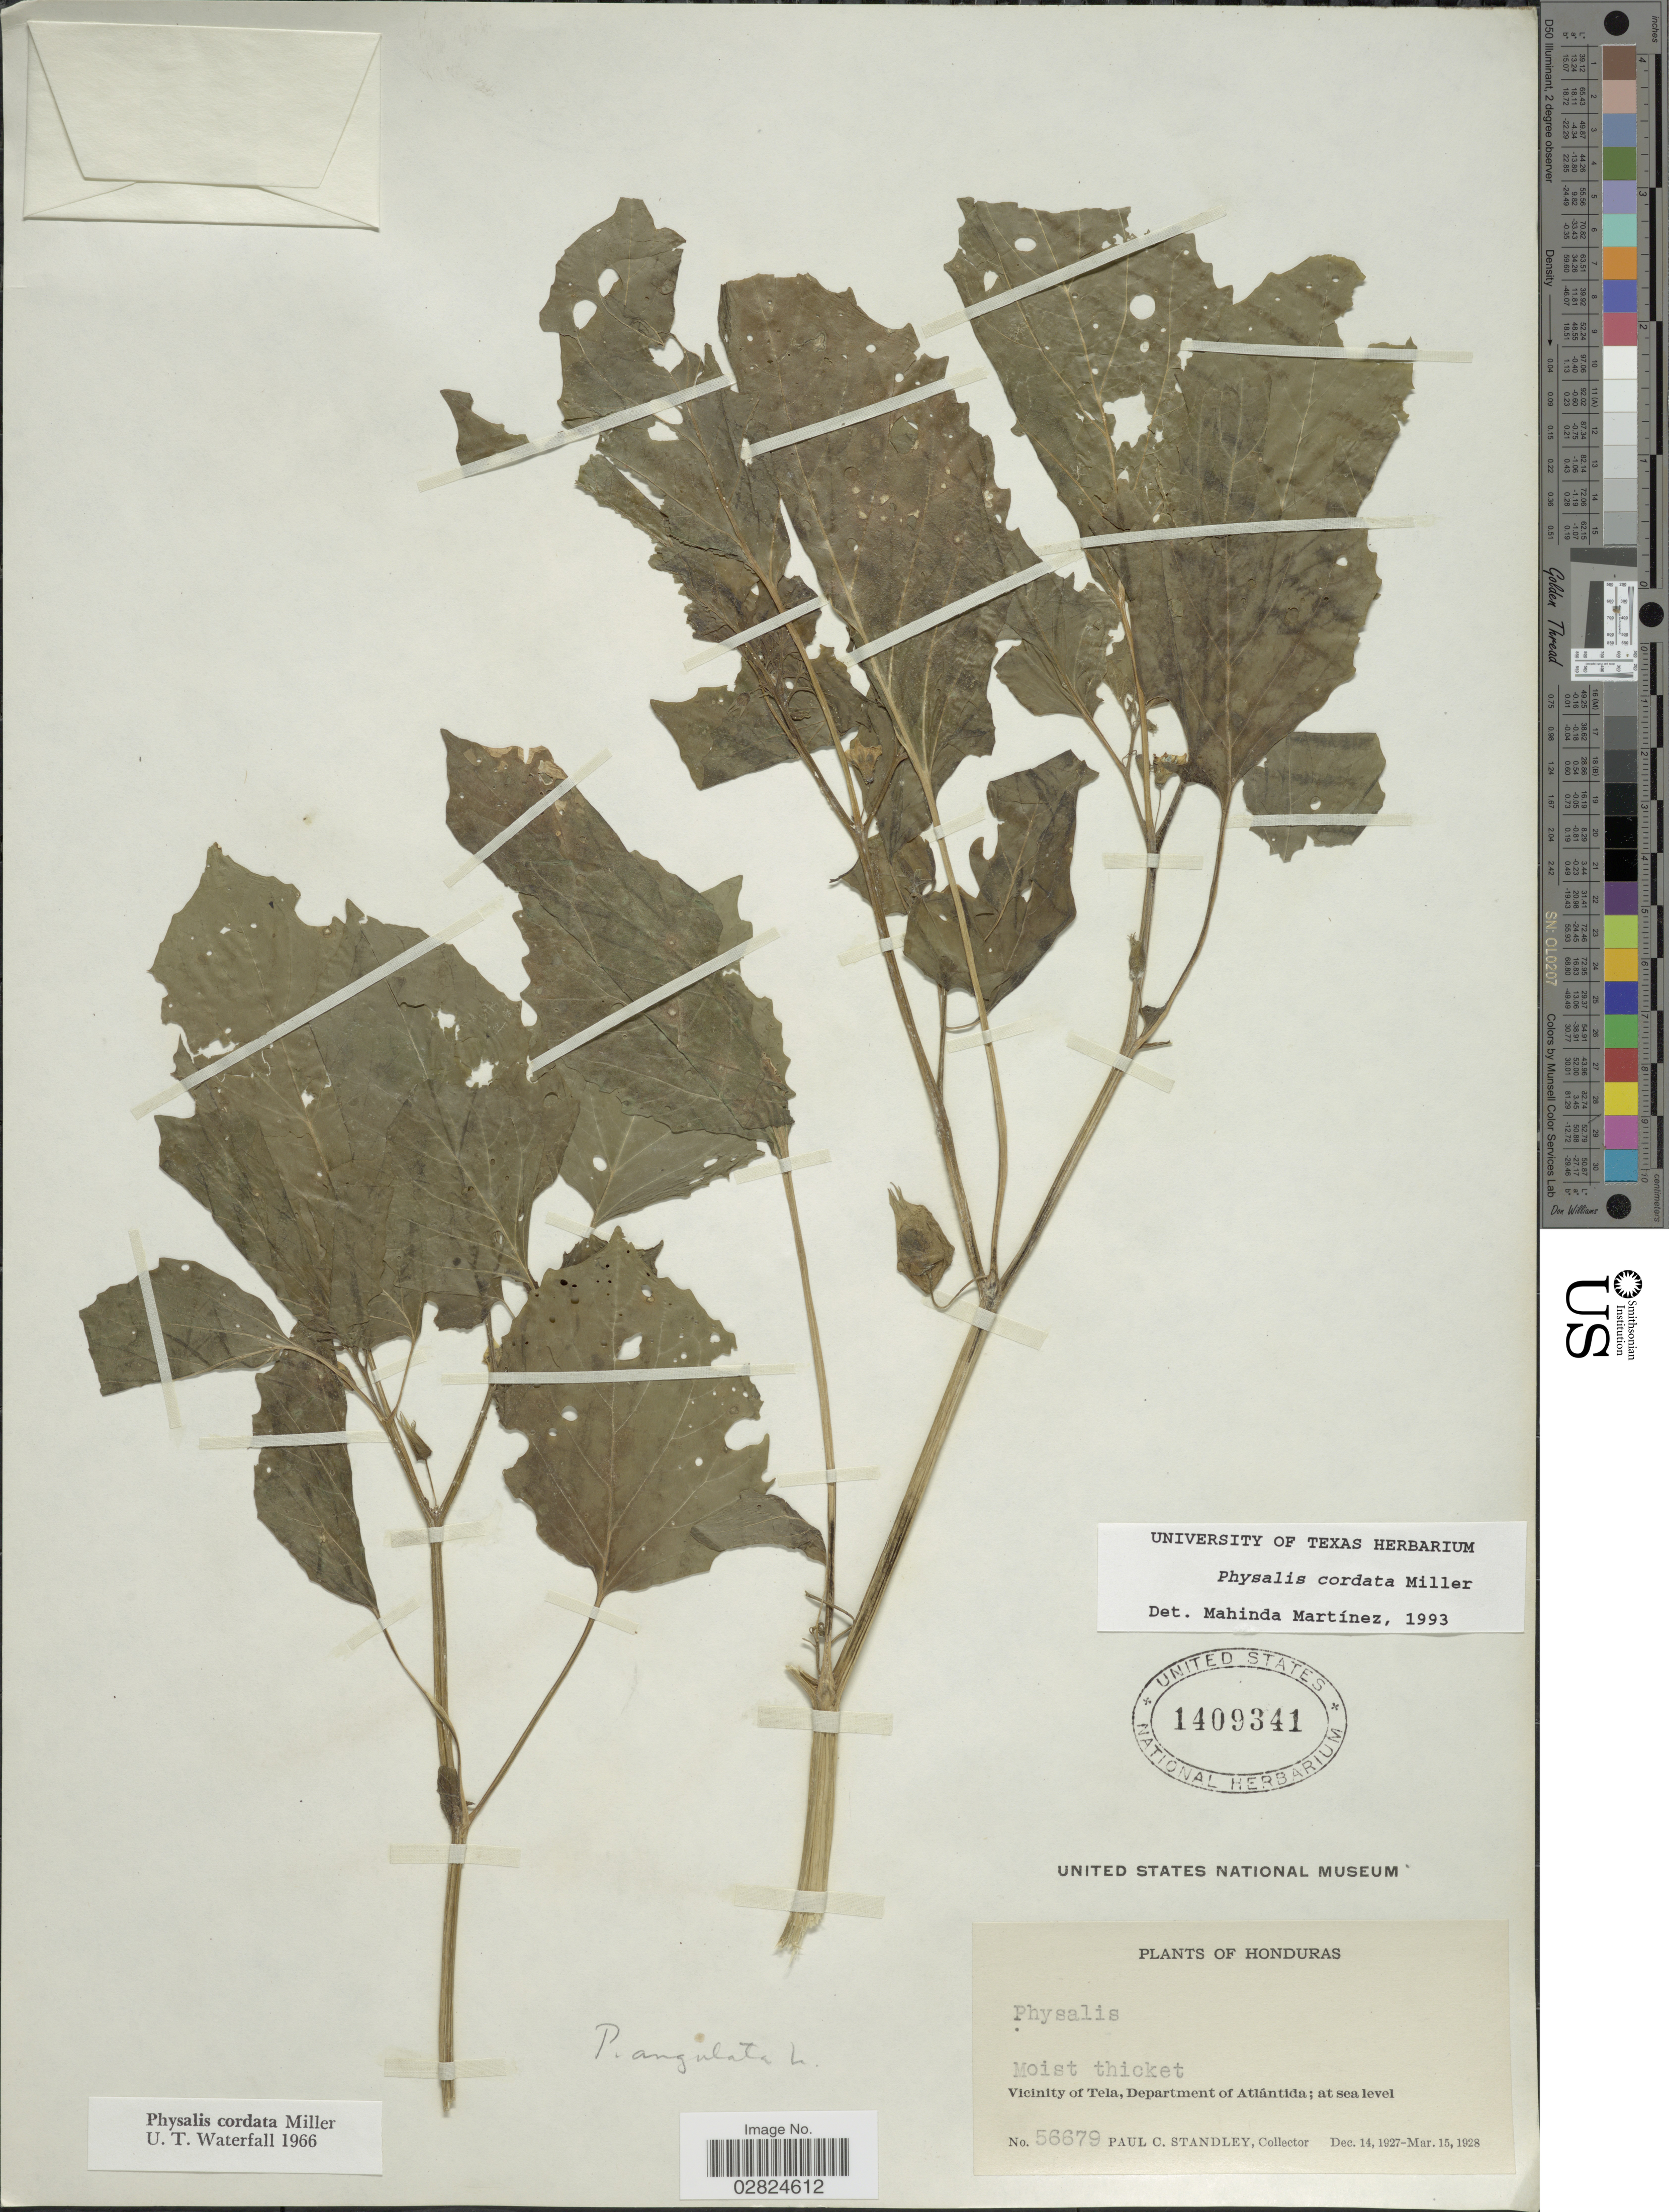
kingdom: Plantae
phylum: Tracheophyta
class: Magnoliopsida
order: Solanales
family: Solanaceae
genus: Physalis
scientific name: Physalis cordata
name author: Mill.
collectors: P. C. Standley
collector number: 56679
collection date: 1927-12-14/1928-03-15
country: Honduras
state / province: Atlántida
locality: Vicinity of Tela, Department of Atlántida.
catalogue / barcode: US 1409341